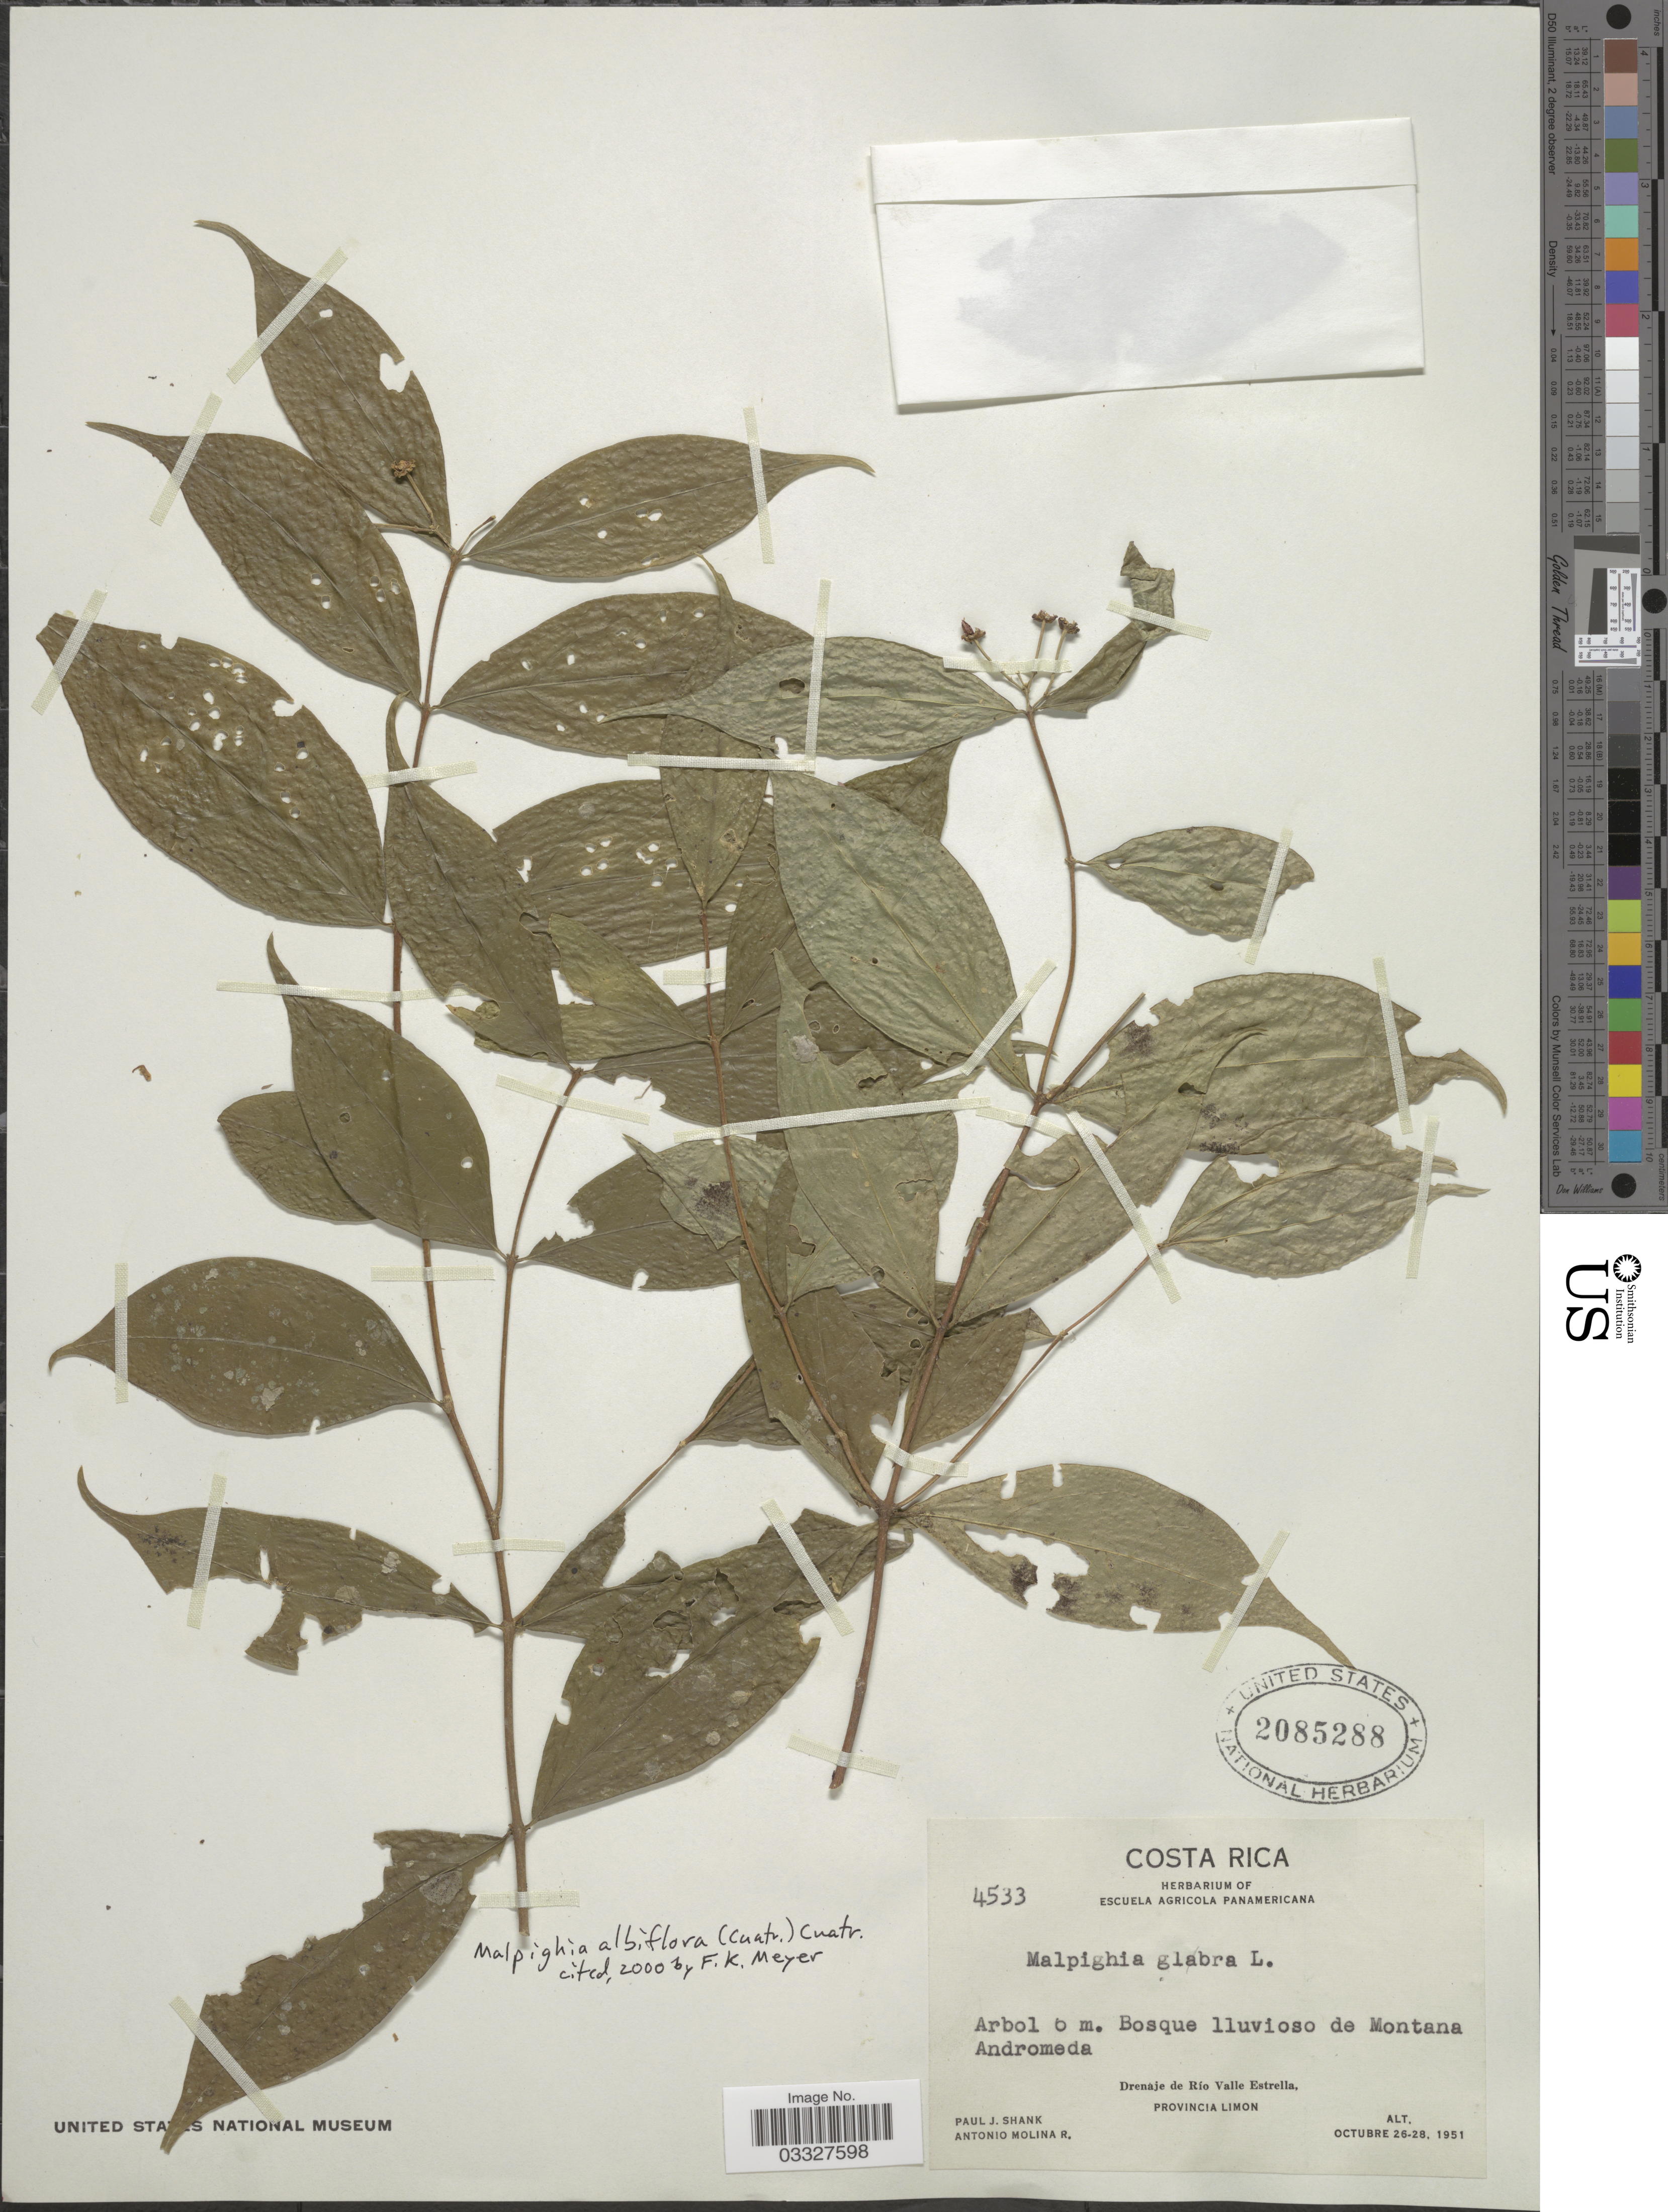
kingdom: Plantae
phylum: Tracheophyta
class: Magnoliopsida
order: Malpighiales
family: Malpighiaceae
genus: Malpighia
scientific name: Malpighia albiflora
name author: (Cuatrec.) Cuatrec.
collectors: P. J. Shank & A. Molina R.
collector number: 4533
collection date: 1951-10-26/1951-10-28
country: Costa Rica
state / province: Limón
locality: Bosque lluvioso de Montana Andromeda. Drenaje de Río Valle Estrella.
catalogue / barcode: US 2085288